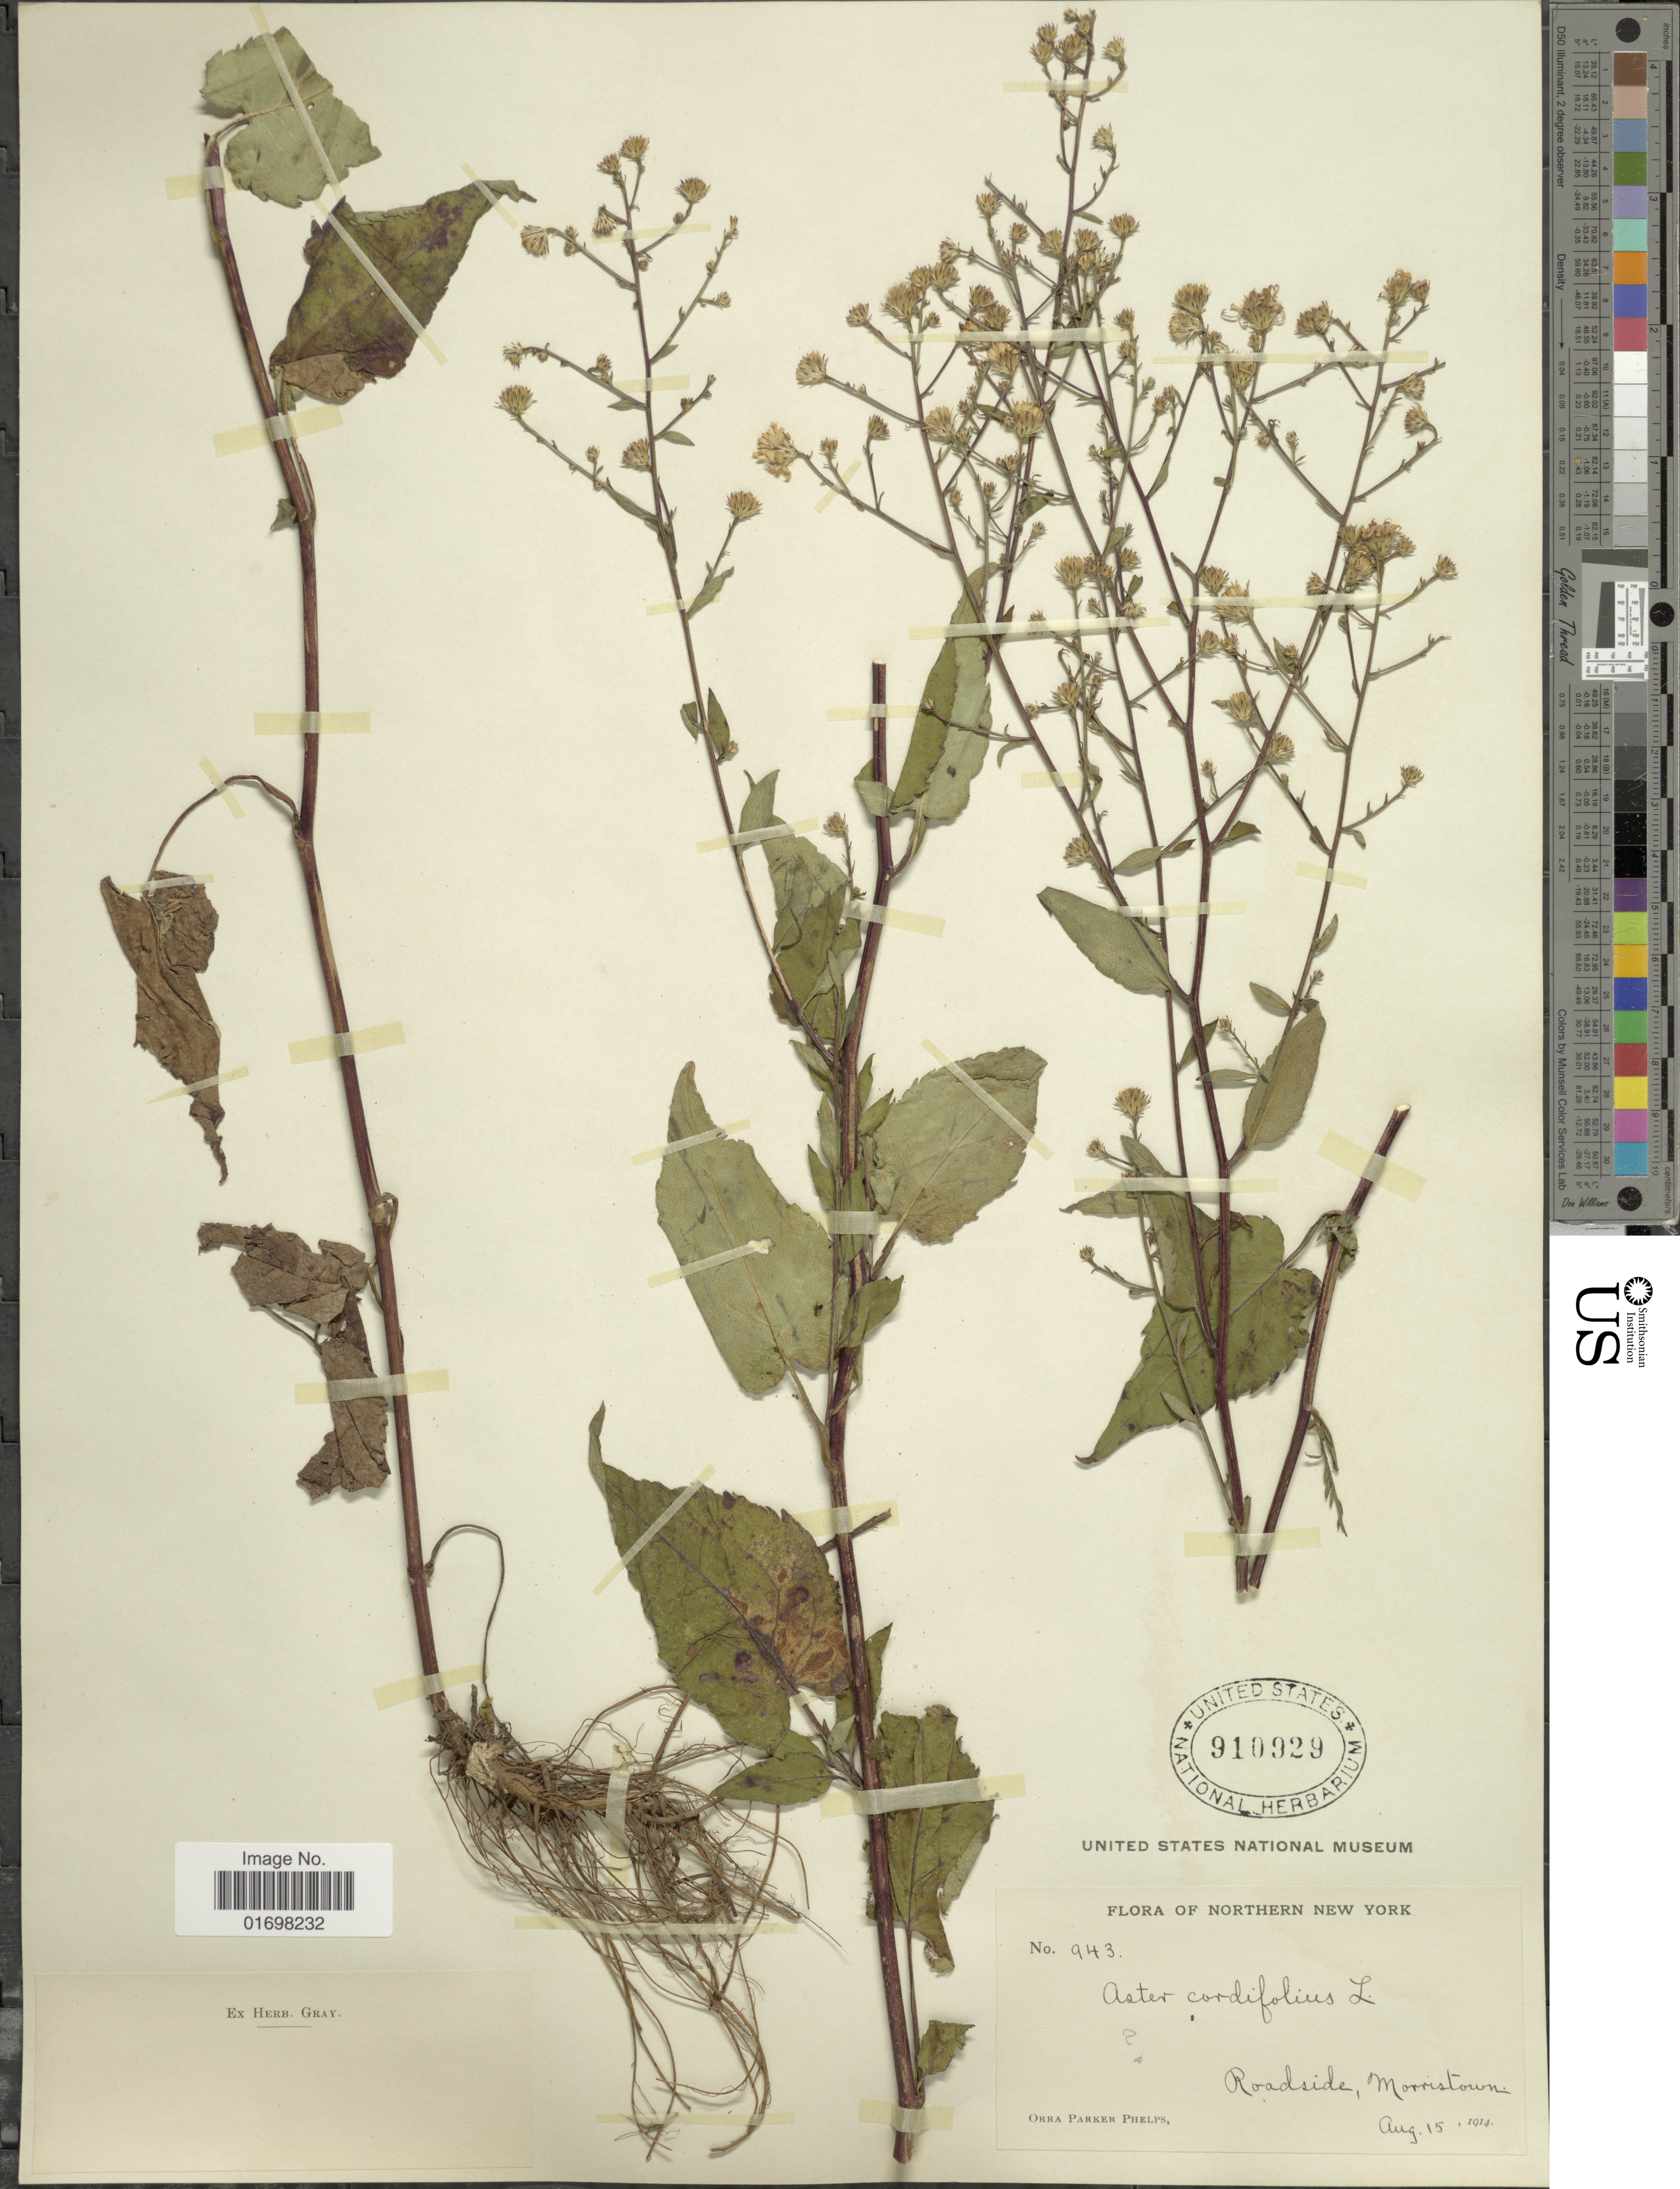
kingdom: Plantae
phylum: Tracheophyta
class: Magnoliopsida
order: Asterales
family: Asteraceae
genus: Symphyotrichum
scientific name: Symphyotrichum cordifolium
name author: (L.) G.L. Nesom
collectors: O. P. Phelps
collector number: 943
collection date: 1914-08-15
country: United States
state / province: New York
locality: Roadside, Morristown.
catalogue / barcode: US 910929